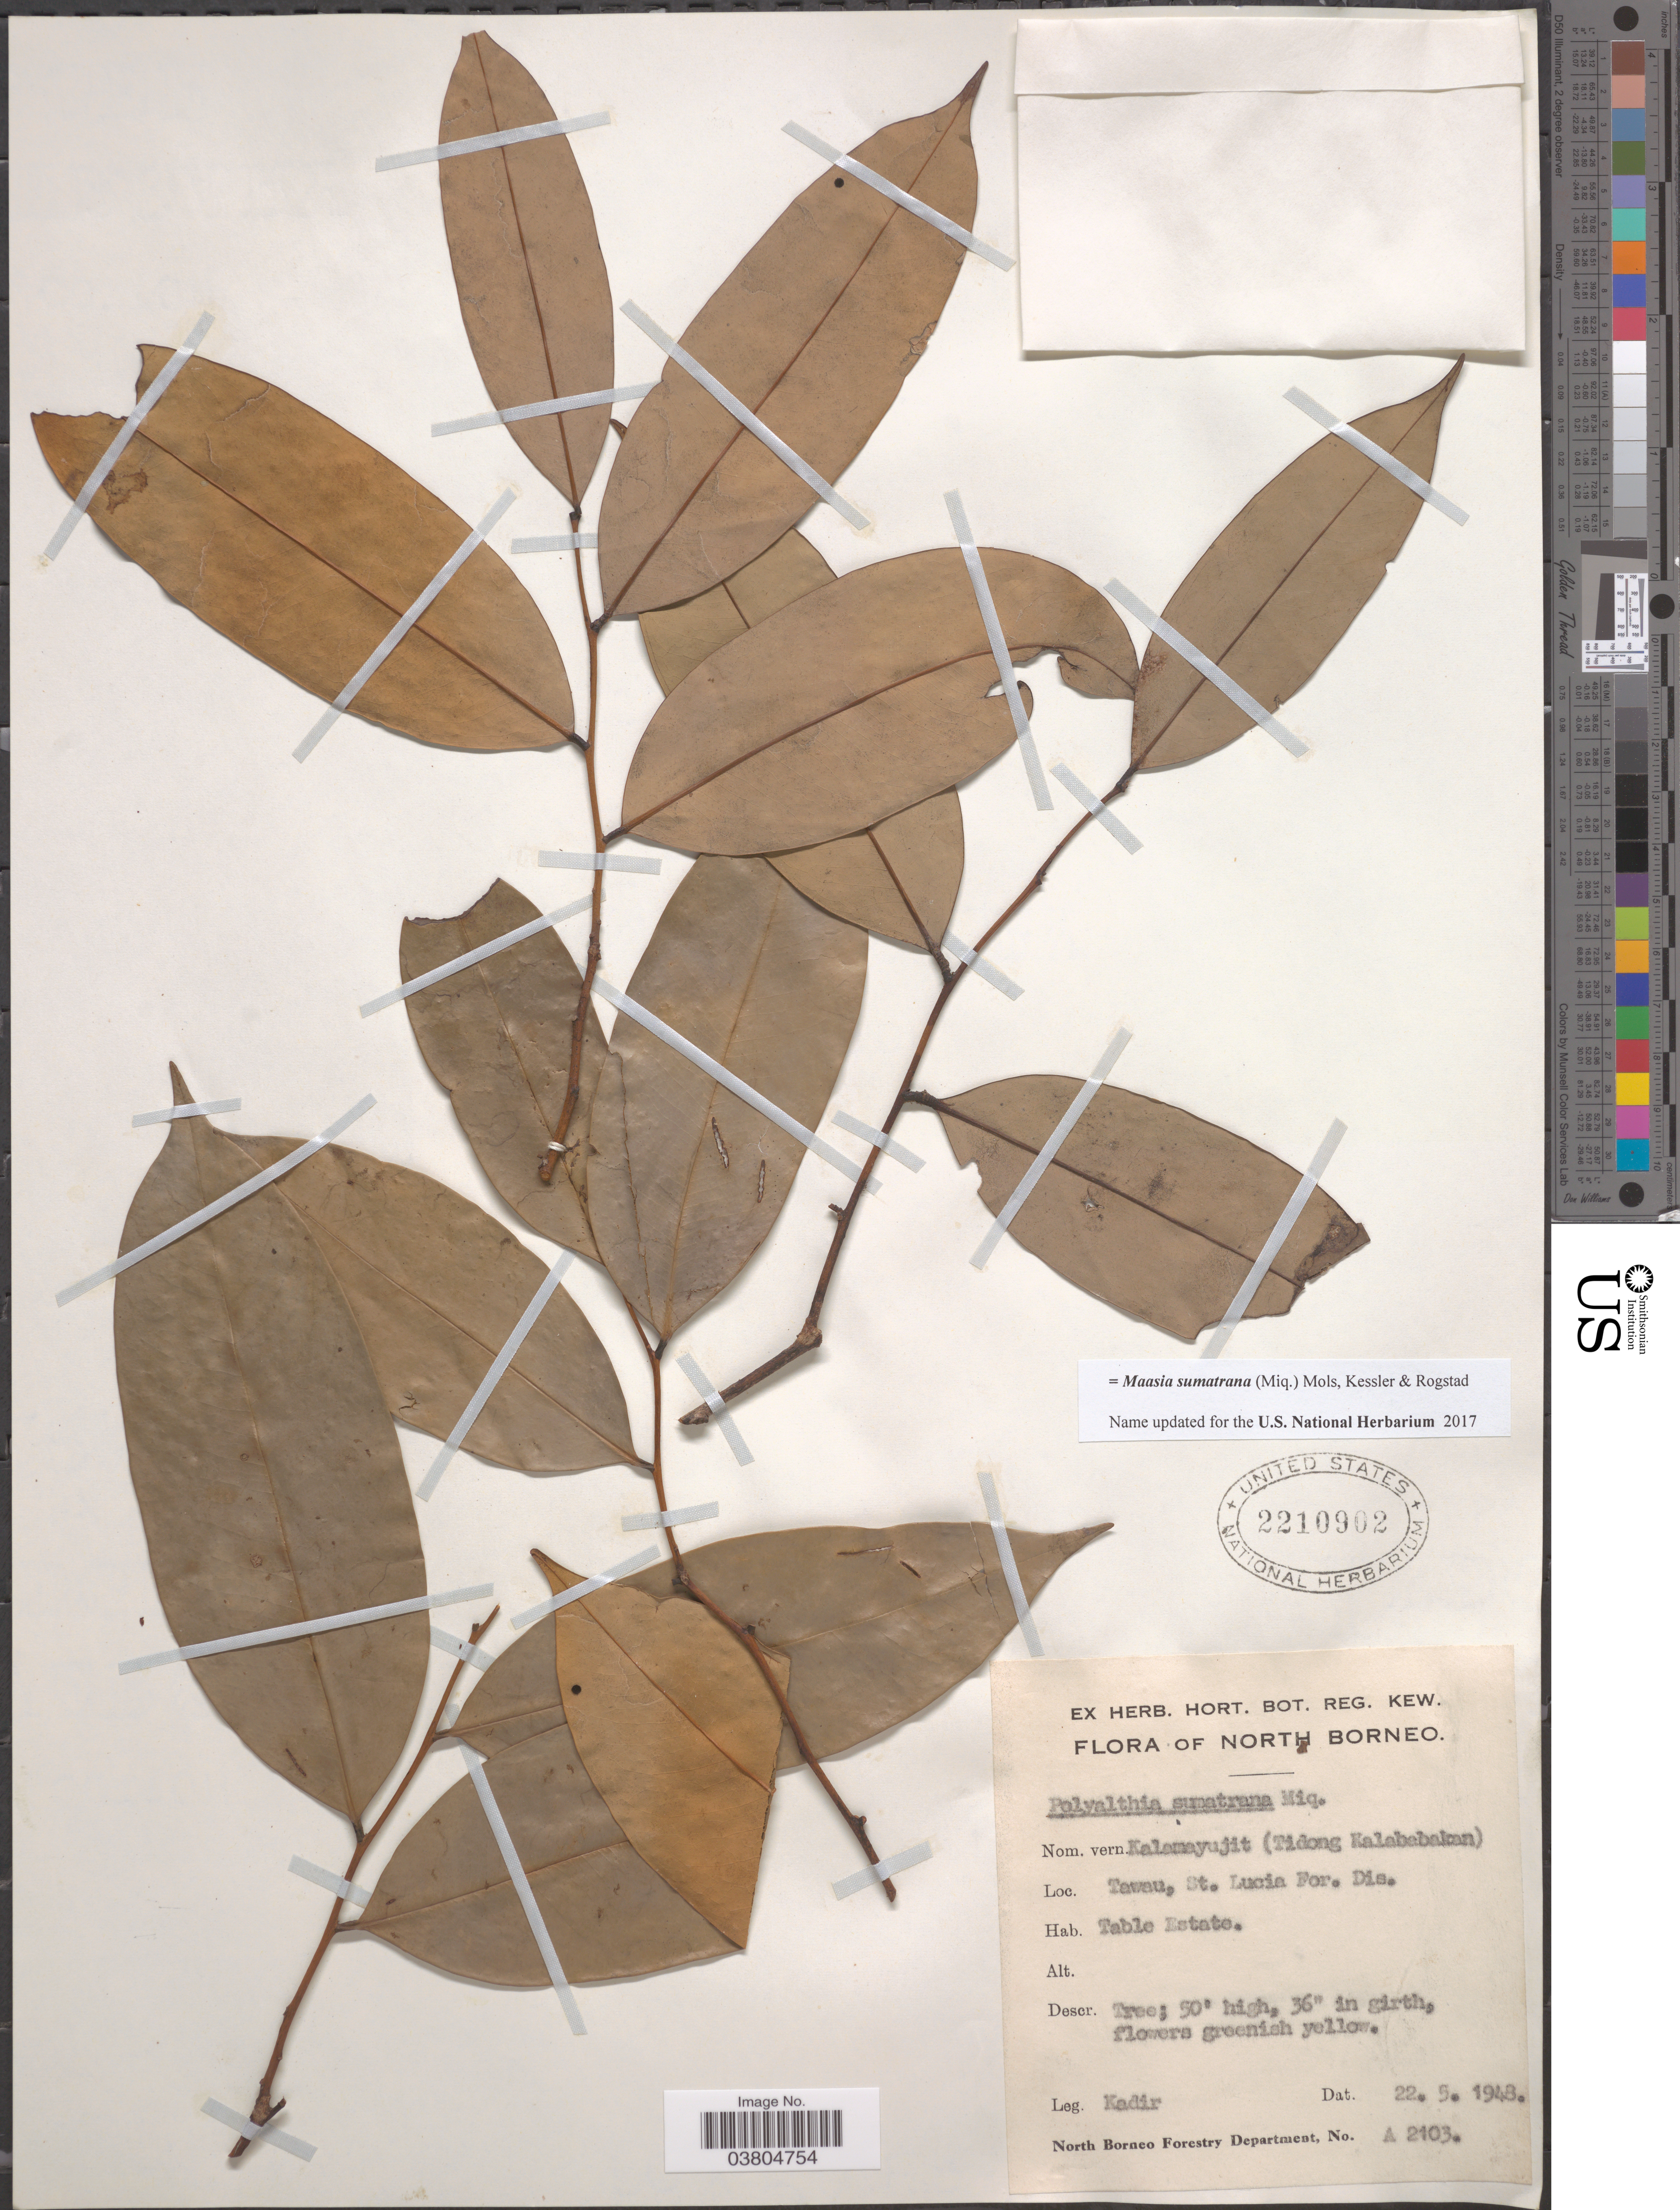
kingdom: Plantae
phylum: Tracheophyta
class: Magnoliopsida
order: Magnoliales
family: Annonaceae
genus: Maasia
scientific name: Maasia sumatrana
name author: (Miq.) Mols et al.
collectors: -. Kadir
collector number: A 2103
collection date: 1948-05-22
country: Malaysia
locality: North Borneo. Tawau, St. Lucia For. Dis. Table Estate.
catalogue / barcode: US 2210902